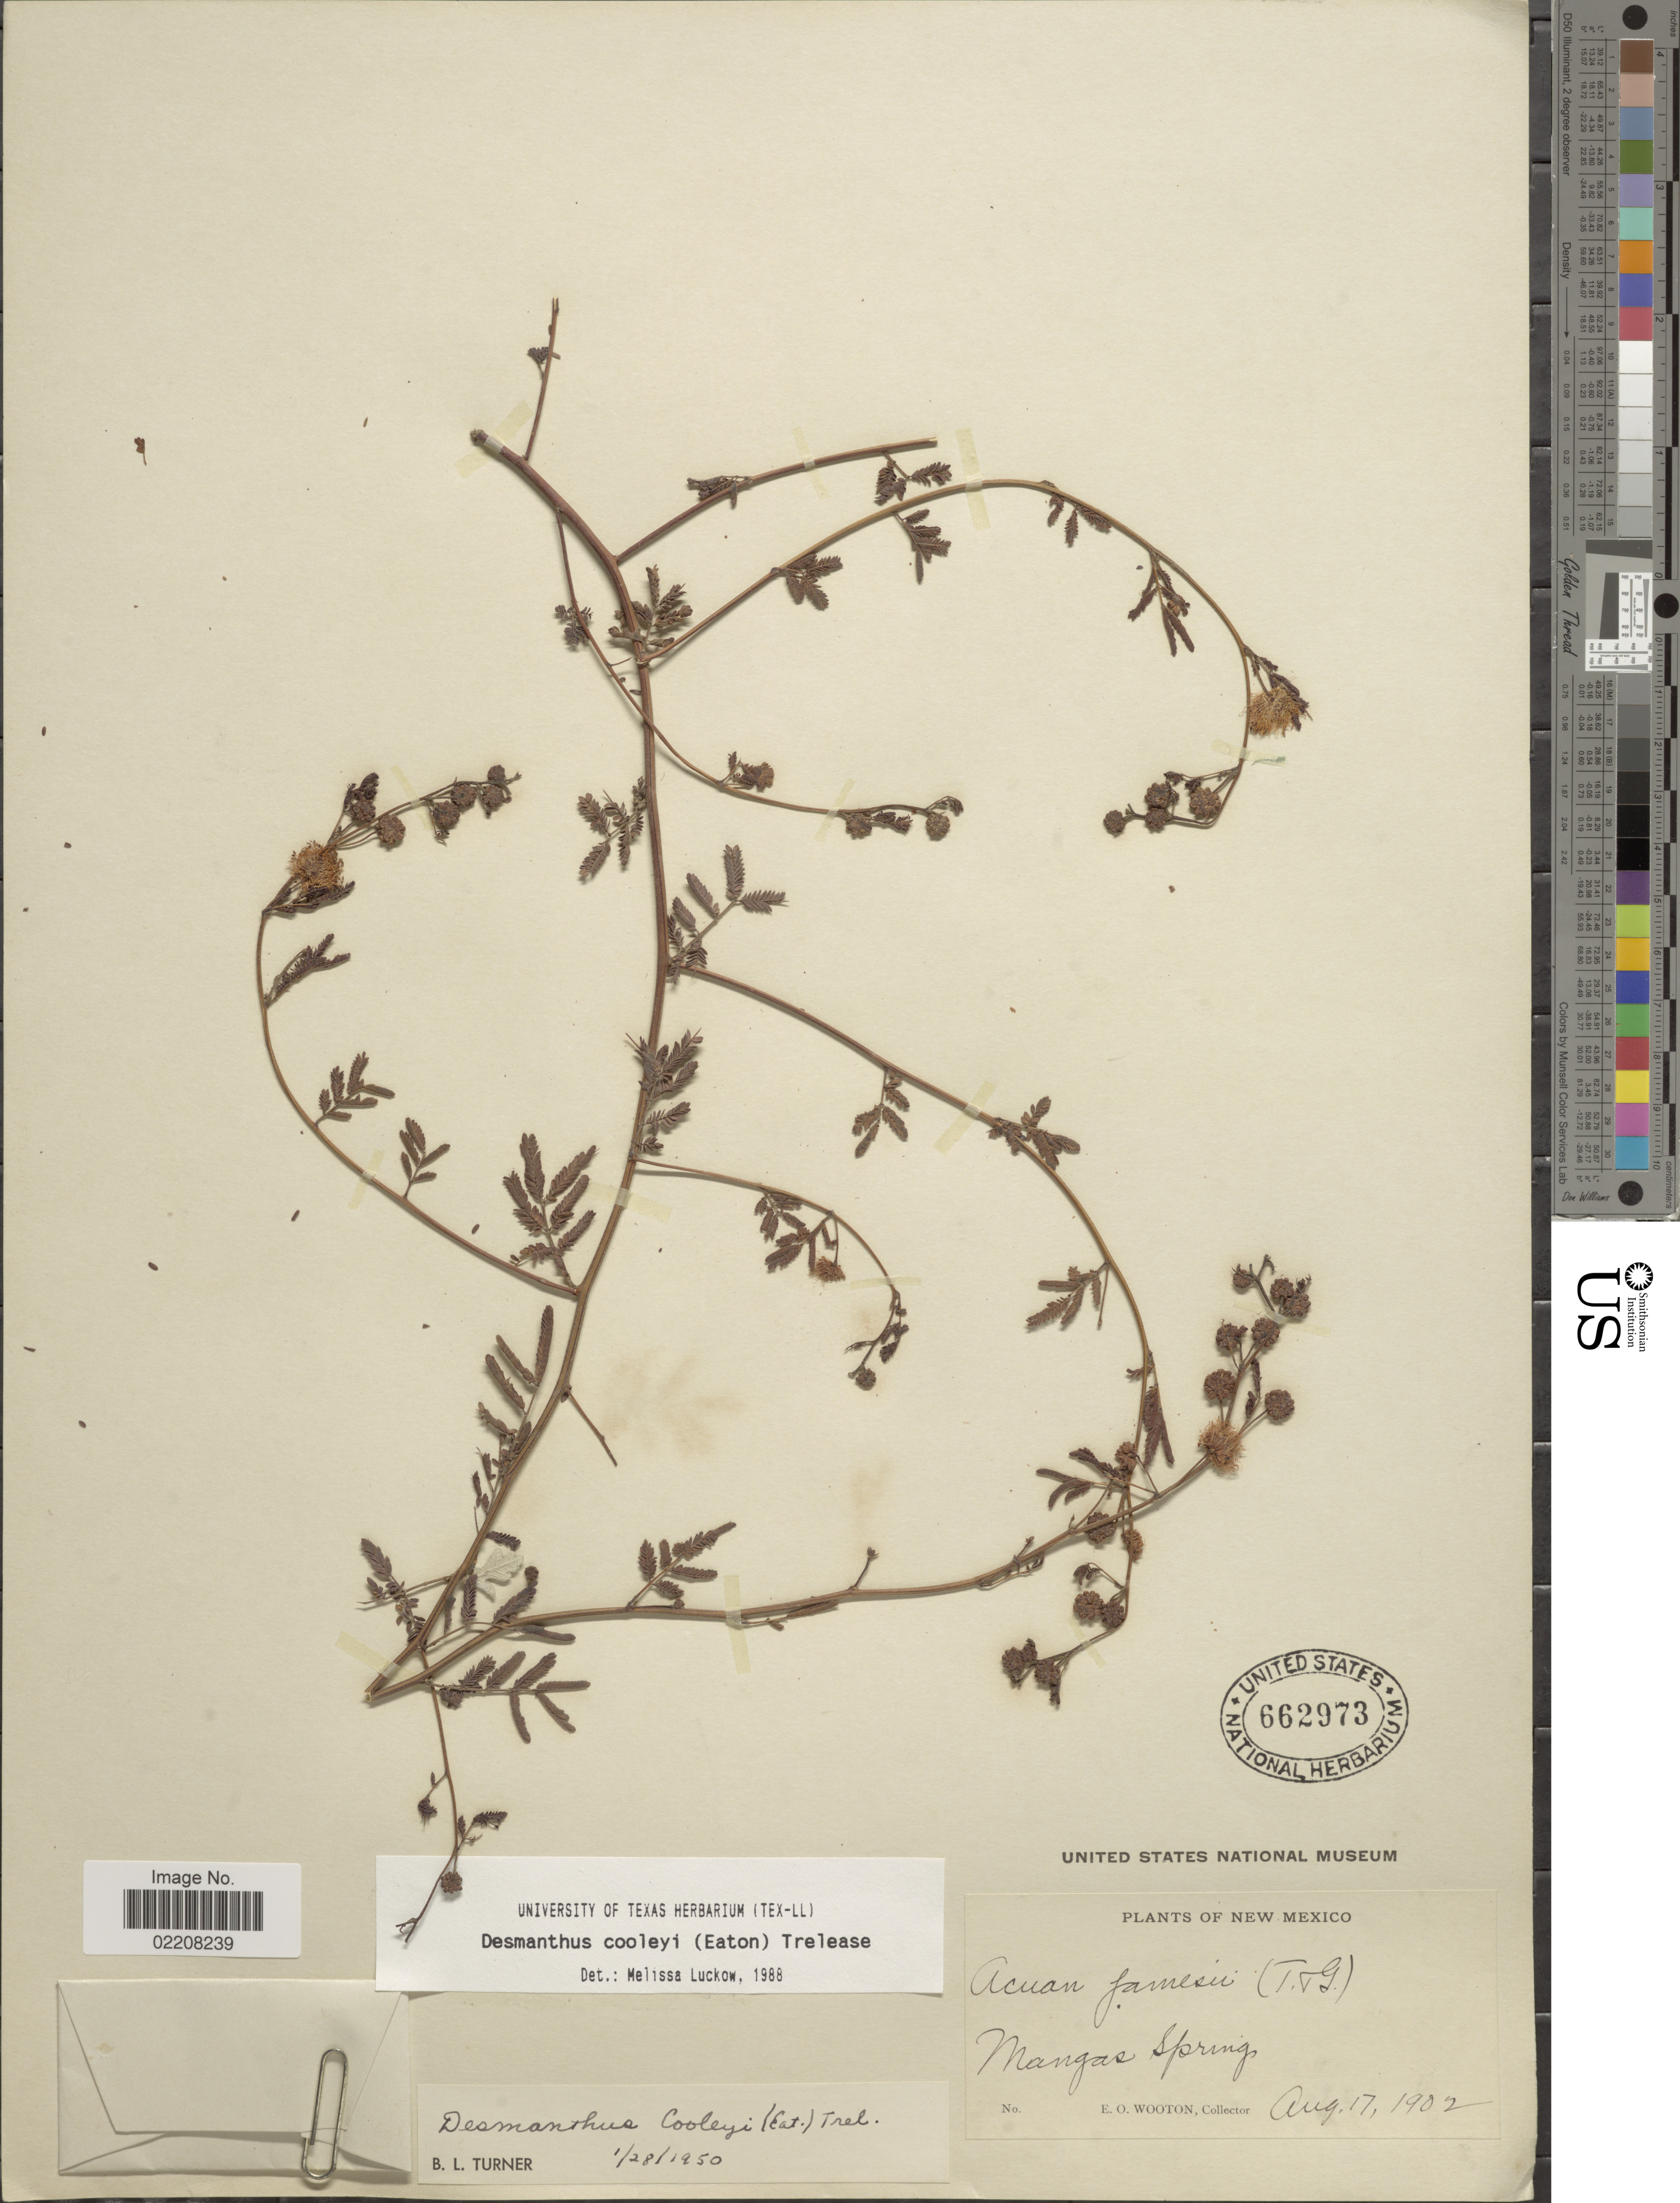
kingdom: Plantae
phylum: Tracheophyta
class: Magnoliopsida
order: Fabales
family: Fabaceae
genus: Desmanthus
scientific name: Desmanthus cooleyi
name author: (Eaton) Trel.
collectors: E. O. Wooton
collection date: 1902-08-17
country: United States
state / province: New Mexico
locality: Mangas Springs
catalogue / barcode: US 662973